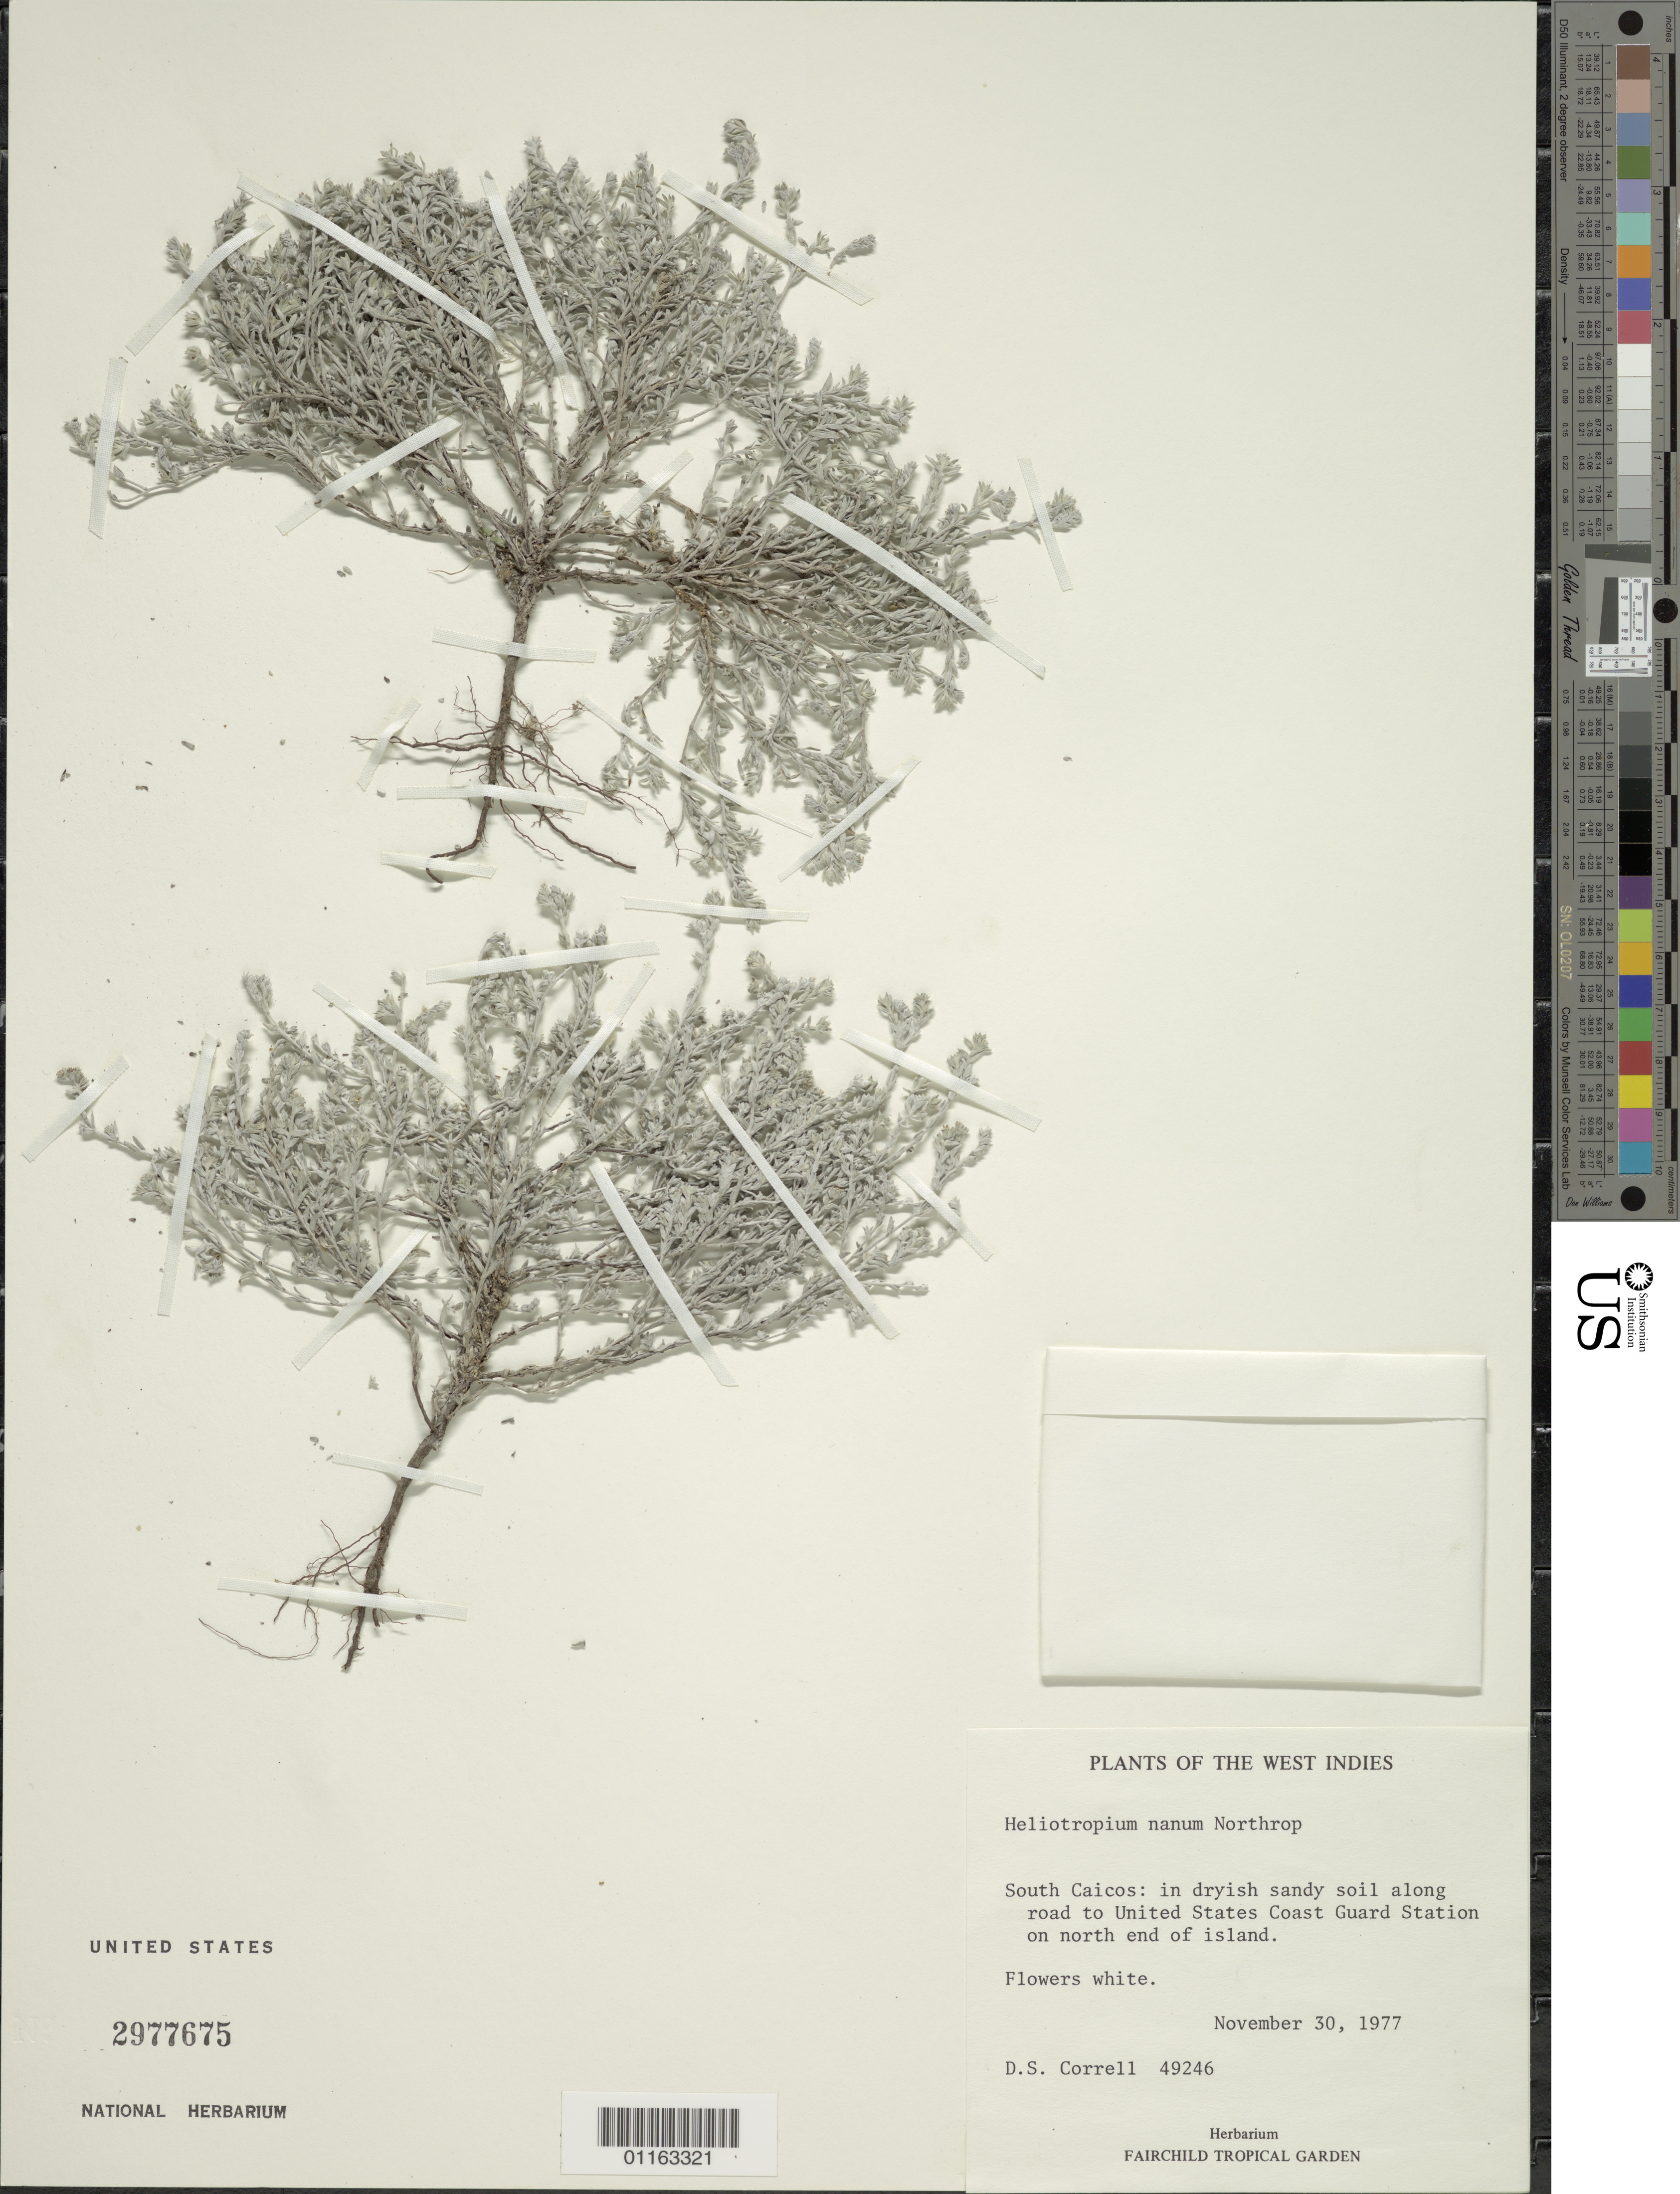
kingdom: Plantae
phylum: Tracheophyta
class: Magnoliopsida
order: Boraginales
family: Heliotropiaceae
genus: Heliotropium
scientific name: Heliotropium nanum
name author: Northr.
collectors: D. S. Correll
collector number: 49246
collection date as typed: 30 Nov 1977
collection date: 1977-11-30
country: Turks and Caicos Islands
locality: South Caicos: in dryish sandy soil along rd. to U.S. Coast Guard Station on N end of island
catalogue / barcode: US 2977675